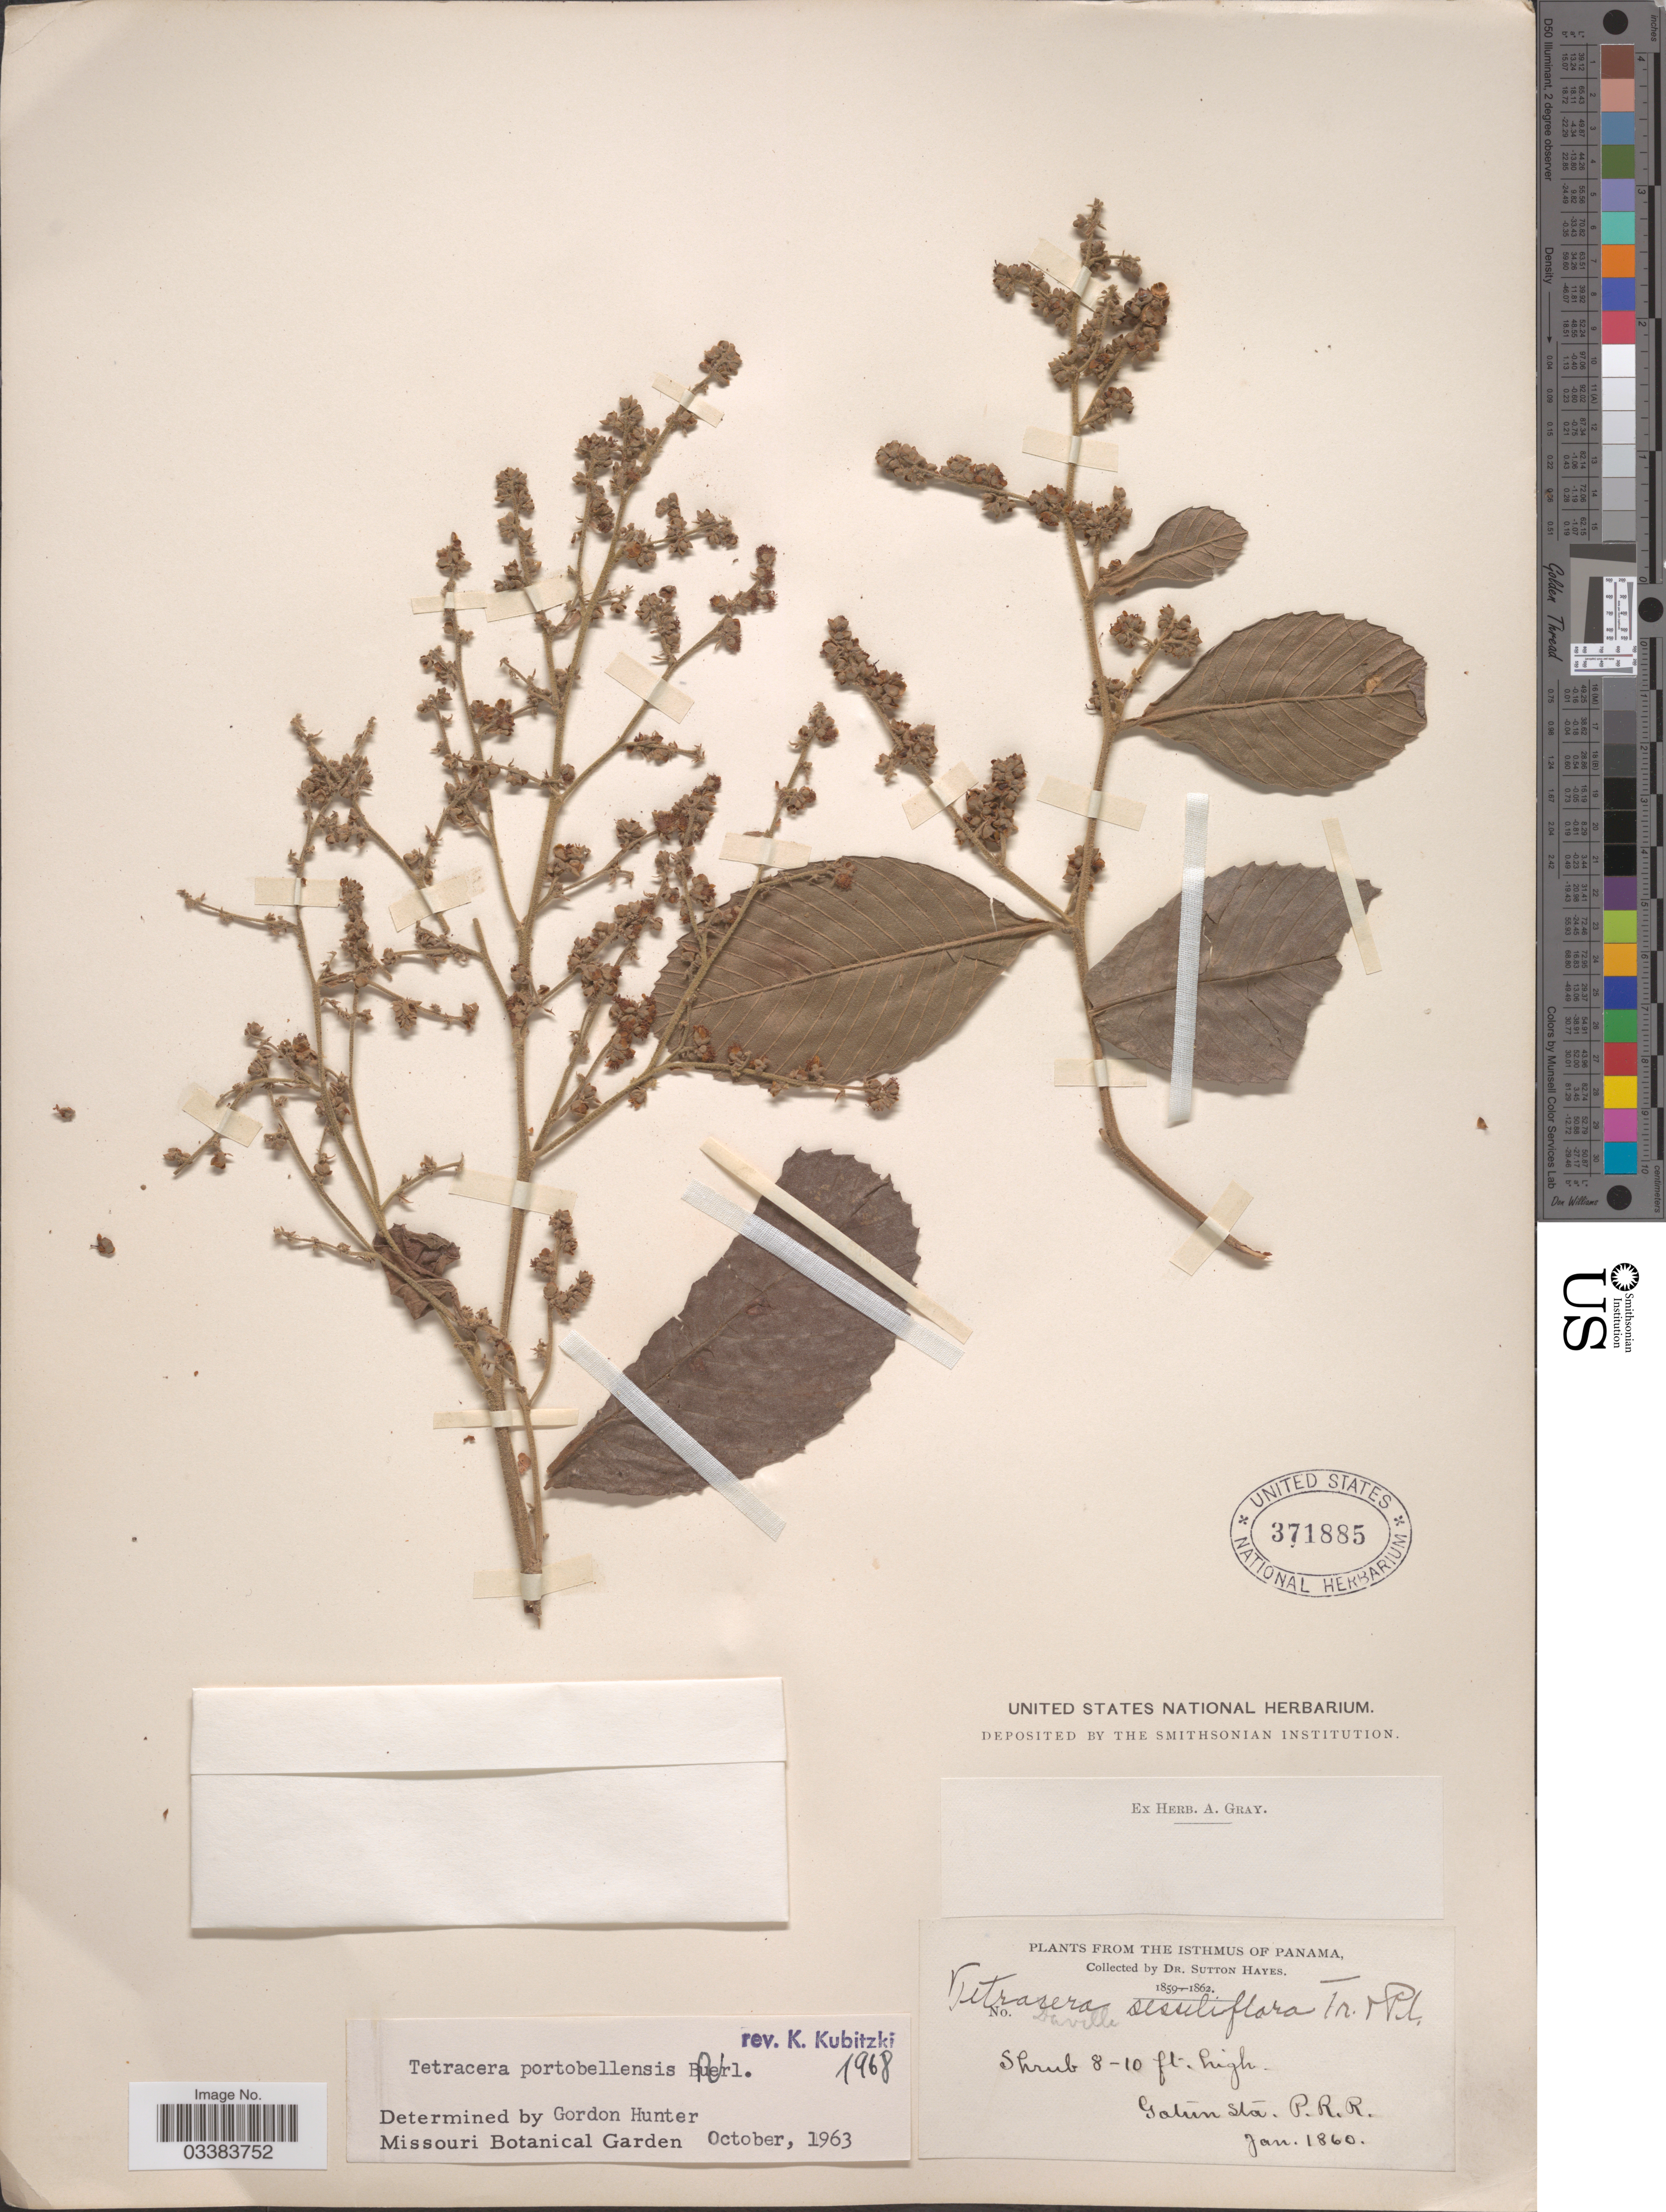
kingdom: Plantae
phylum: Tracheophyta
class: Magnoliopsida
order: Dilleniales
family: Dilleniaceae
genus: Tetracera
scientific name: Tetracera portobellensis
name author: Beurl.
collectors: S. Hayes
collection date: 1860-01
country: Panama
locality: The isthmus of Panama. Gatun Sta. P.R.R.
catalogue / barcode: US 371885